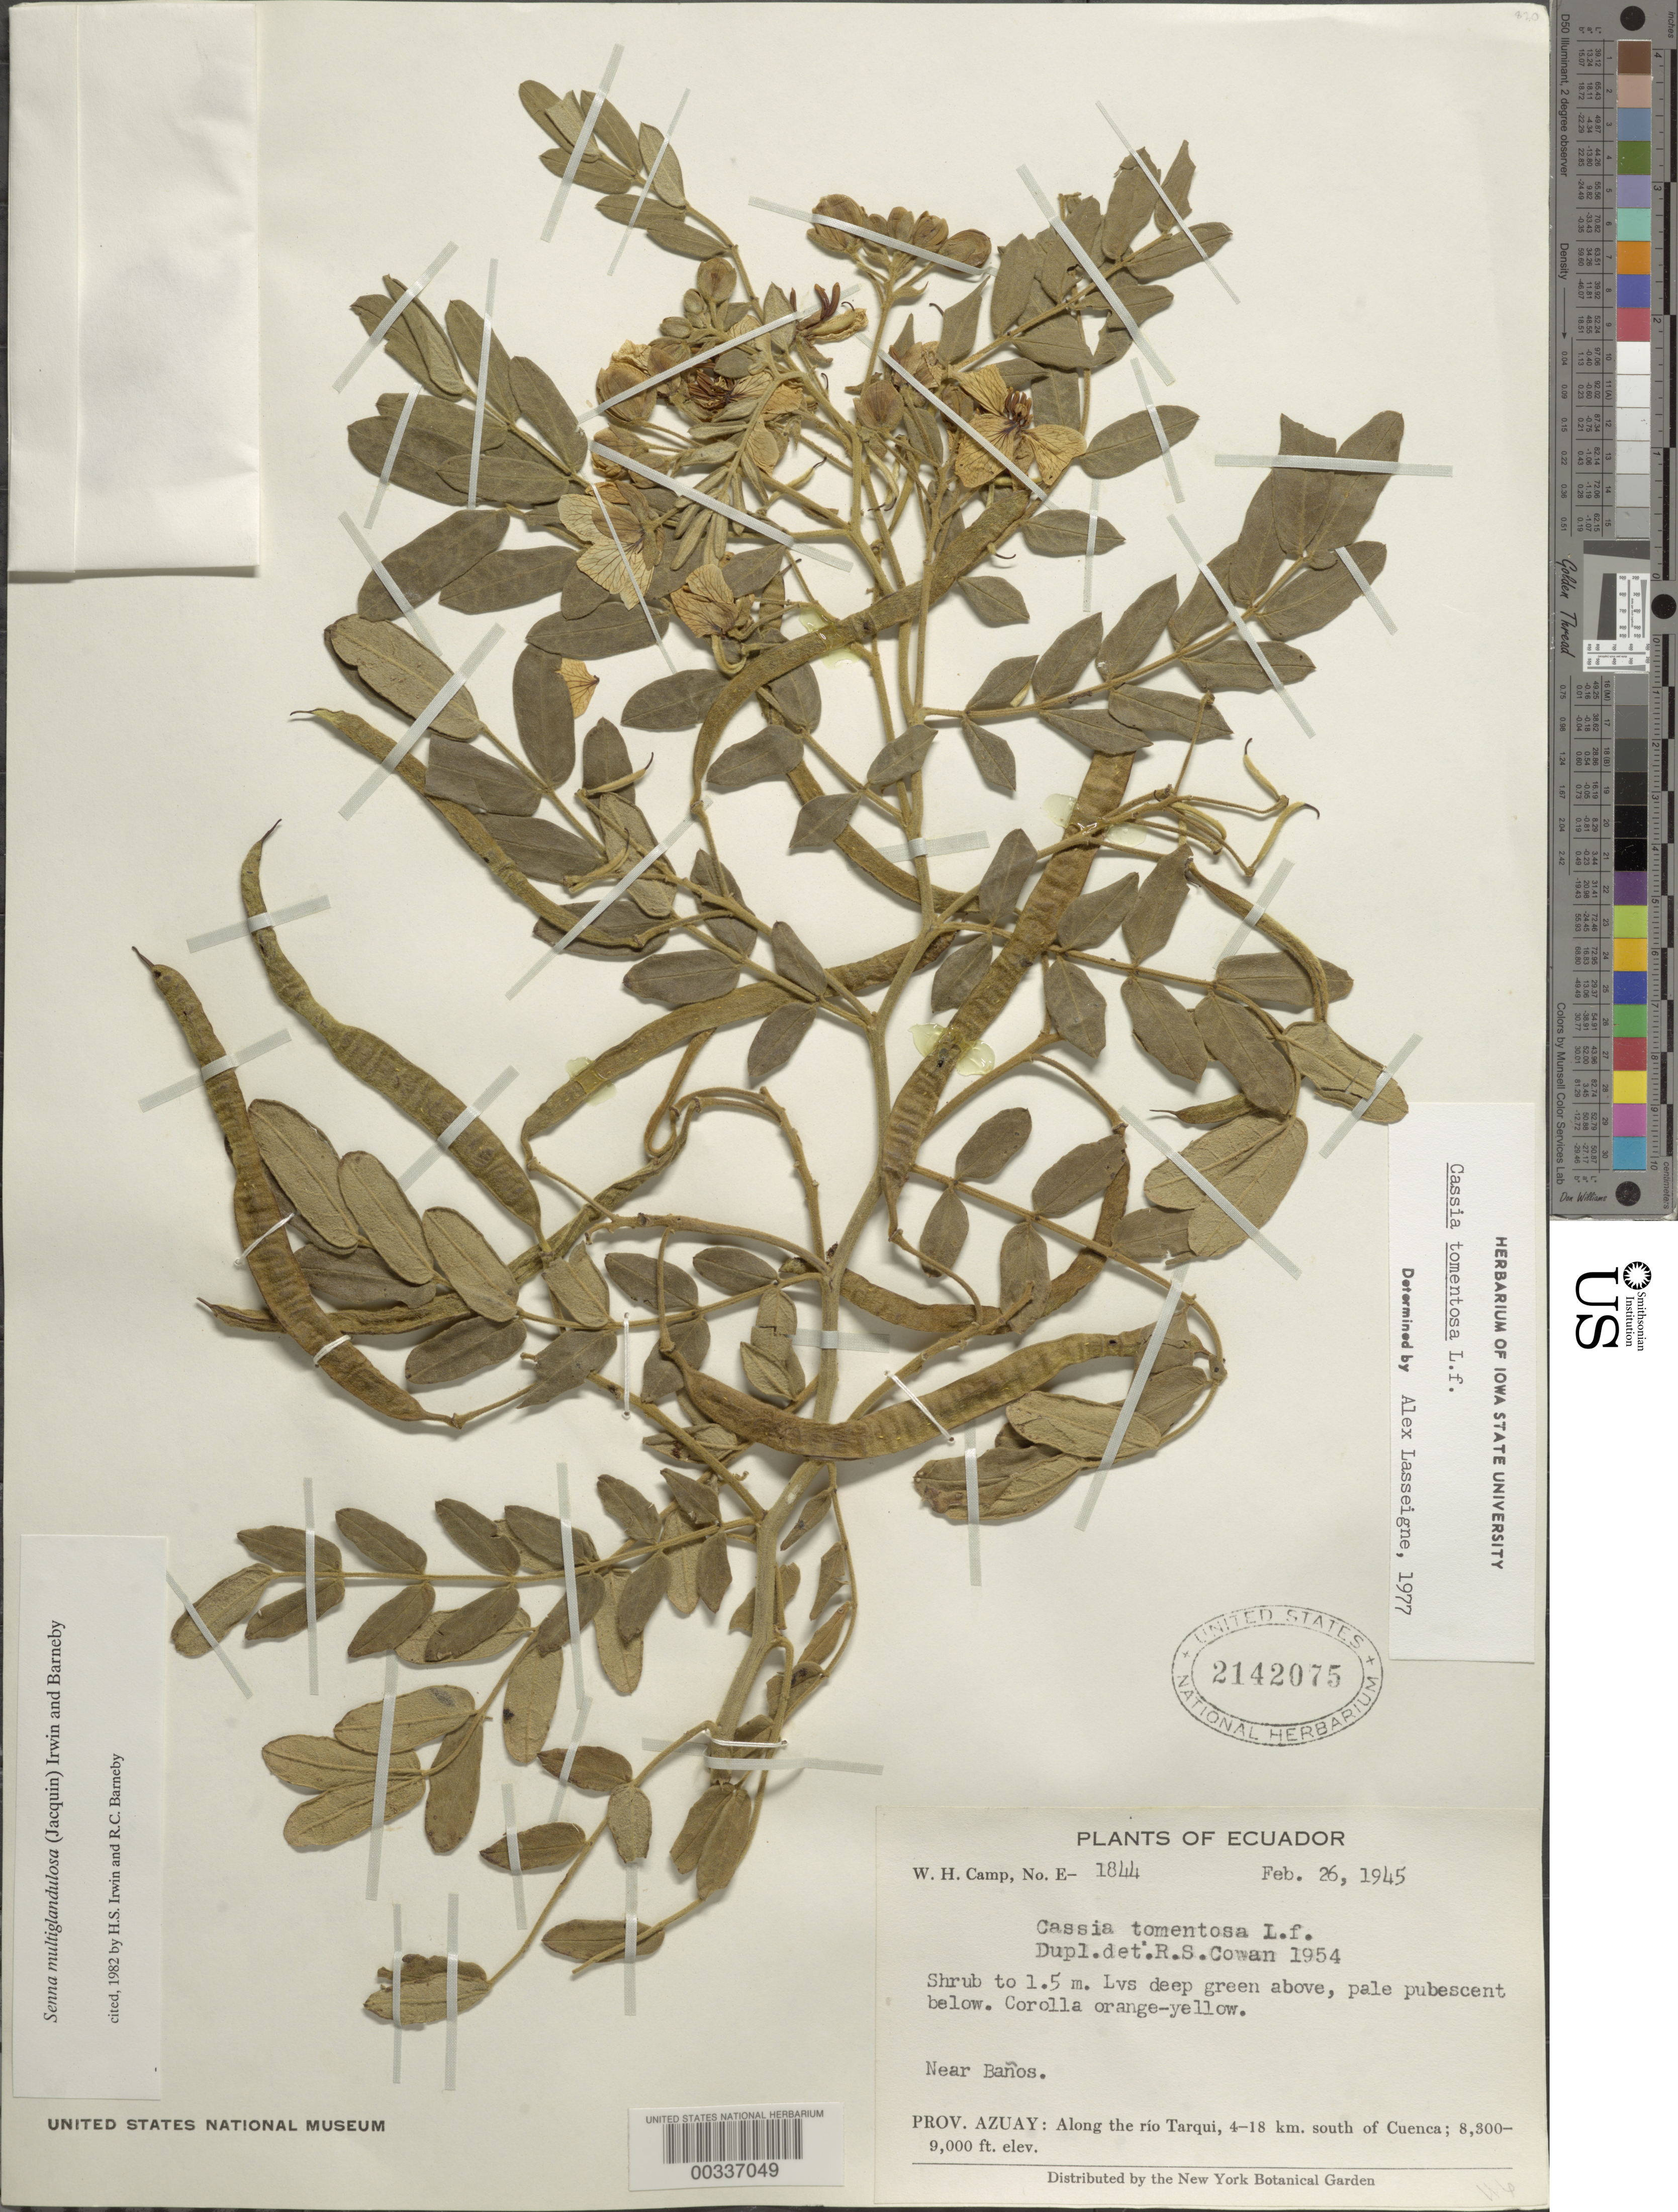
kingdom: Plantae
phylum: Tracheophyta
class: Magnoliopsida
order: Fabales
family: Fabaceae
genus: Senna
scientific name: Senna multiglandulosa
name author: (Jacq.) H.S. Irwin & Barneby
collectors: W. H. Camp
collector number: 1844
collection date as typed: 26 Feb 1945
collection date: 1945-02-26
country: Ecuador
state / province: Azuay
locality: Near Banos, along the Rio Tarqui, 4-18 km S of Cuenca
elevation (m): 2530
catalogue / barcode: US 2142075